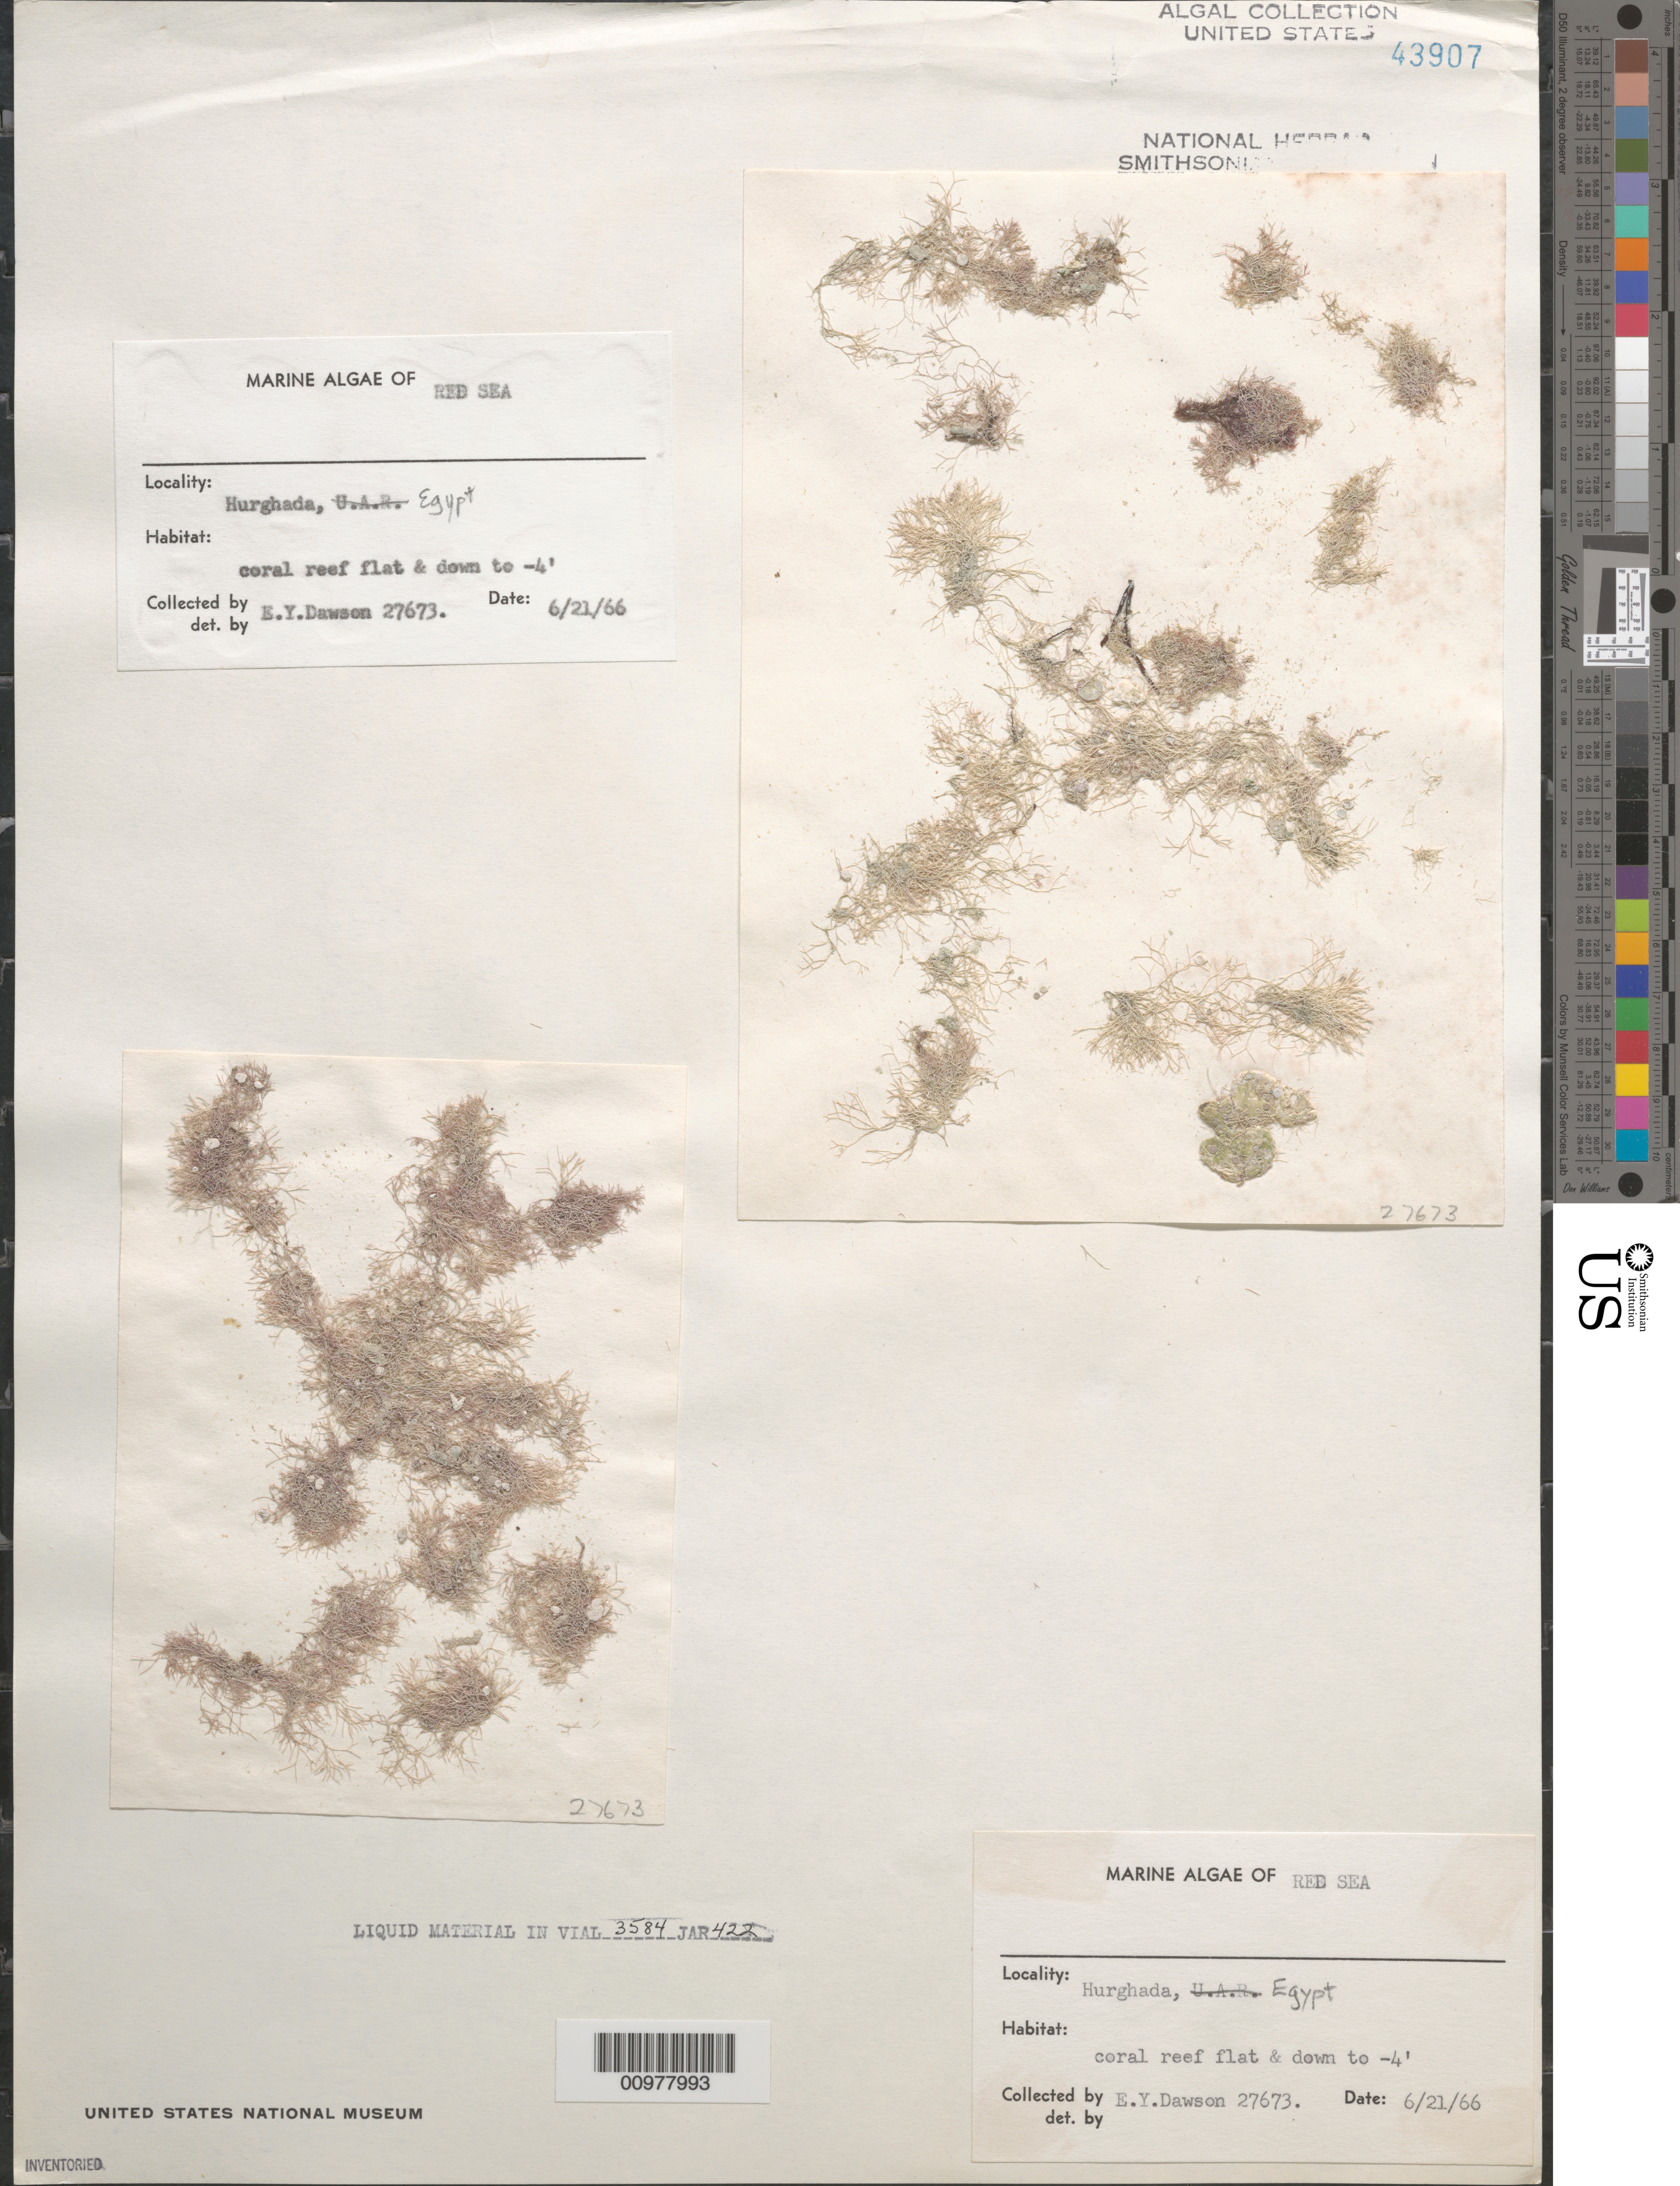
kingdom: Plantae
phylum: Rhodophyta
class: Florideophyceae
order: Corallinales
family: Lithophyllaceae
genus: Amphiroa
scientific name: Amphiroa sp.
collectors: E. Y. Dawson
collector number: EYD 27673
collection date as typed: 21 Jun 1966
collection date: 1966-06-21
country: Egypt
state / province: Al Bahr al Ahmar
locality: Hurghada, Red Sea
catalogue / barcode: US 43907